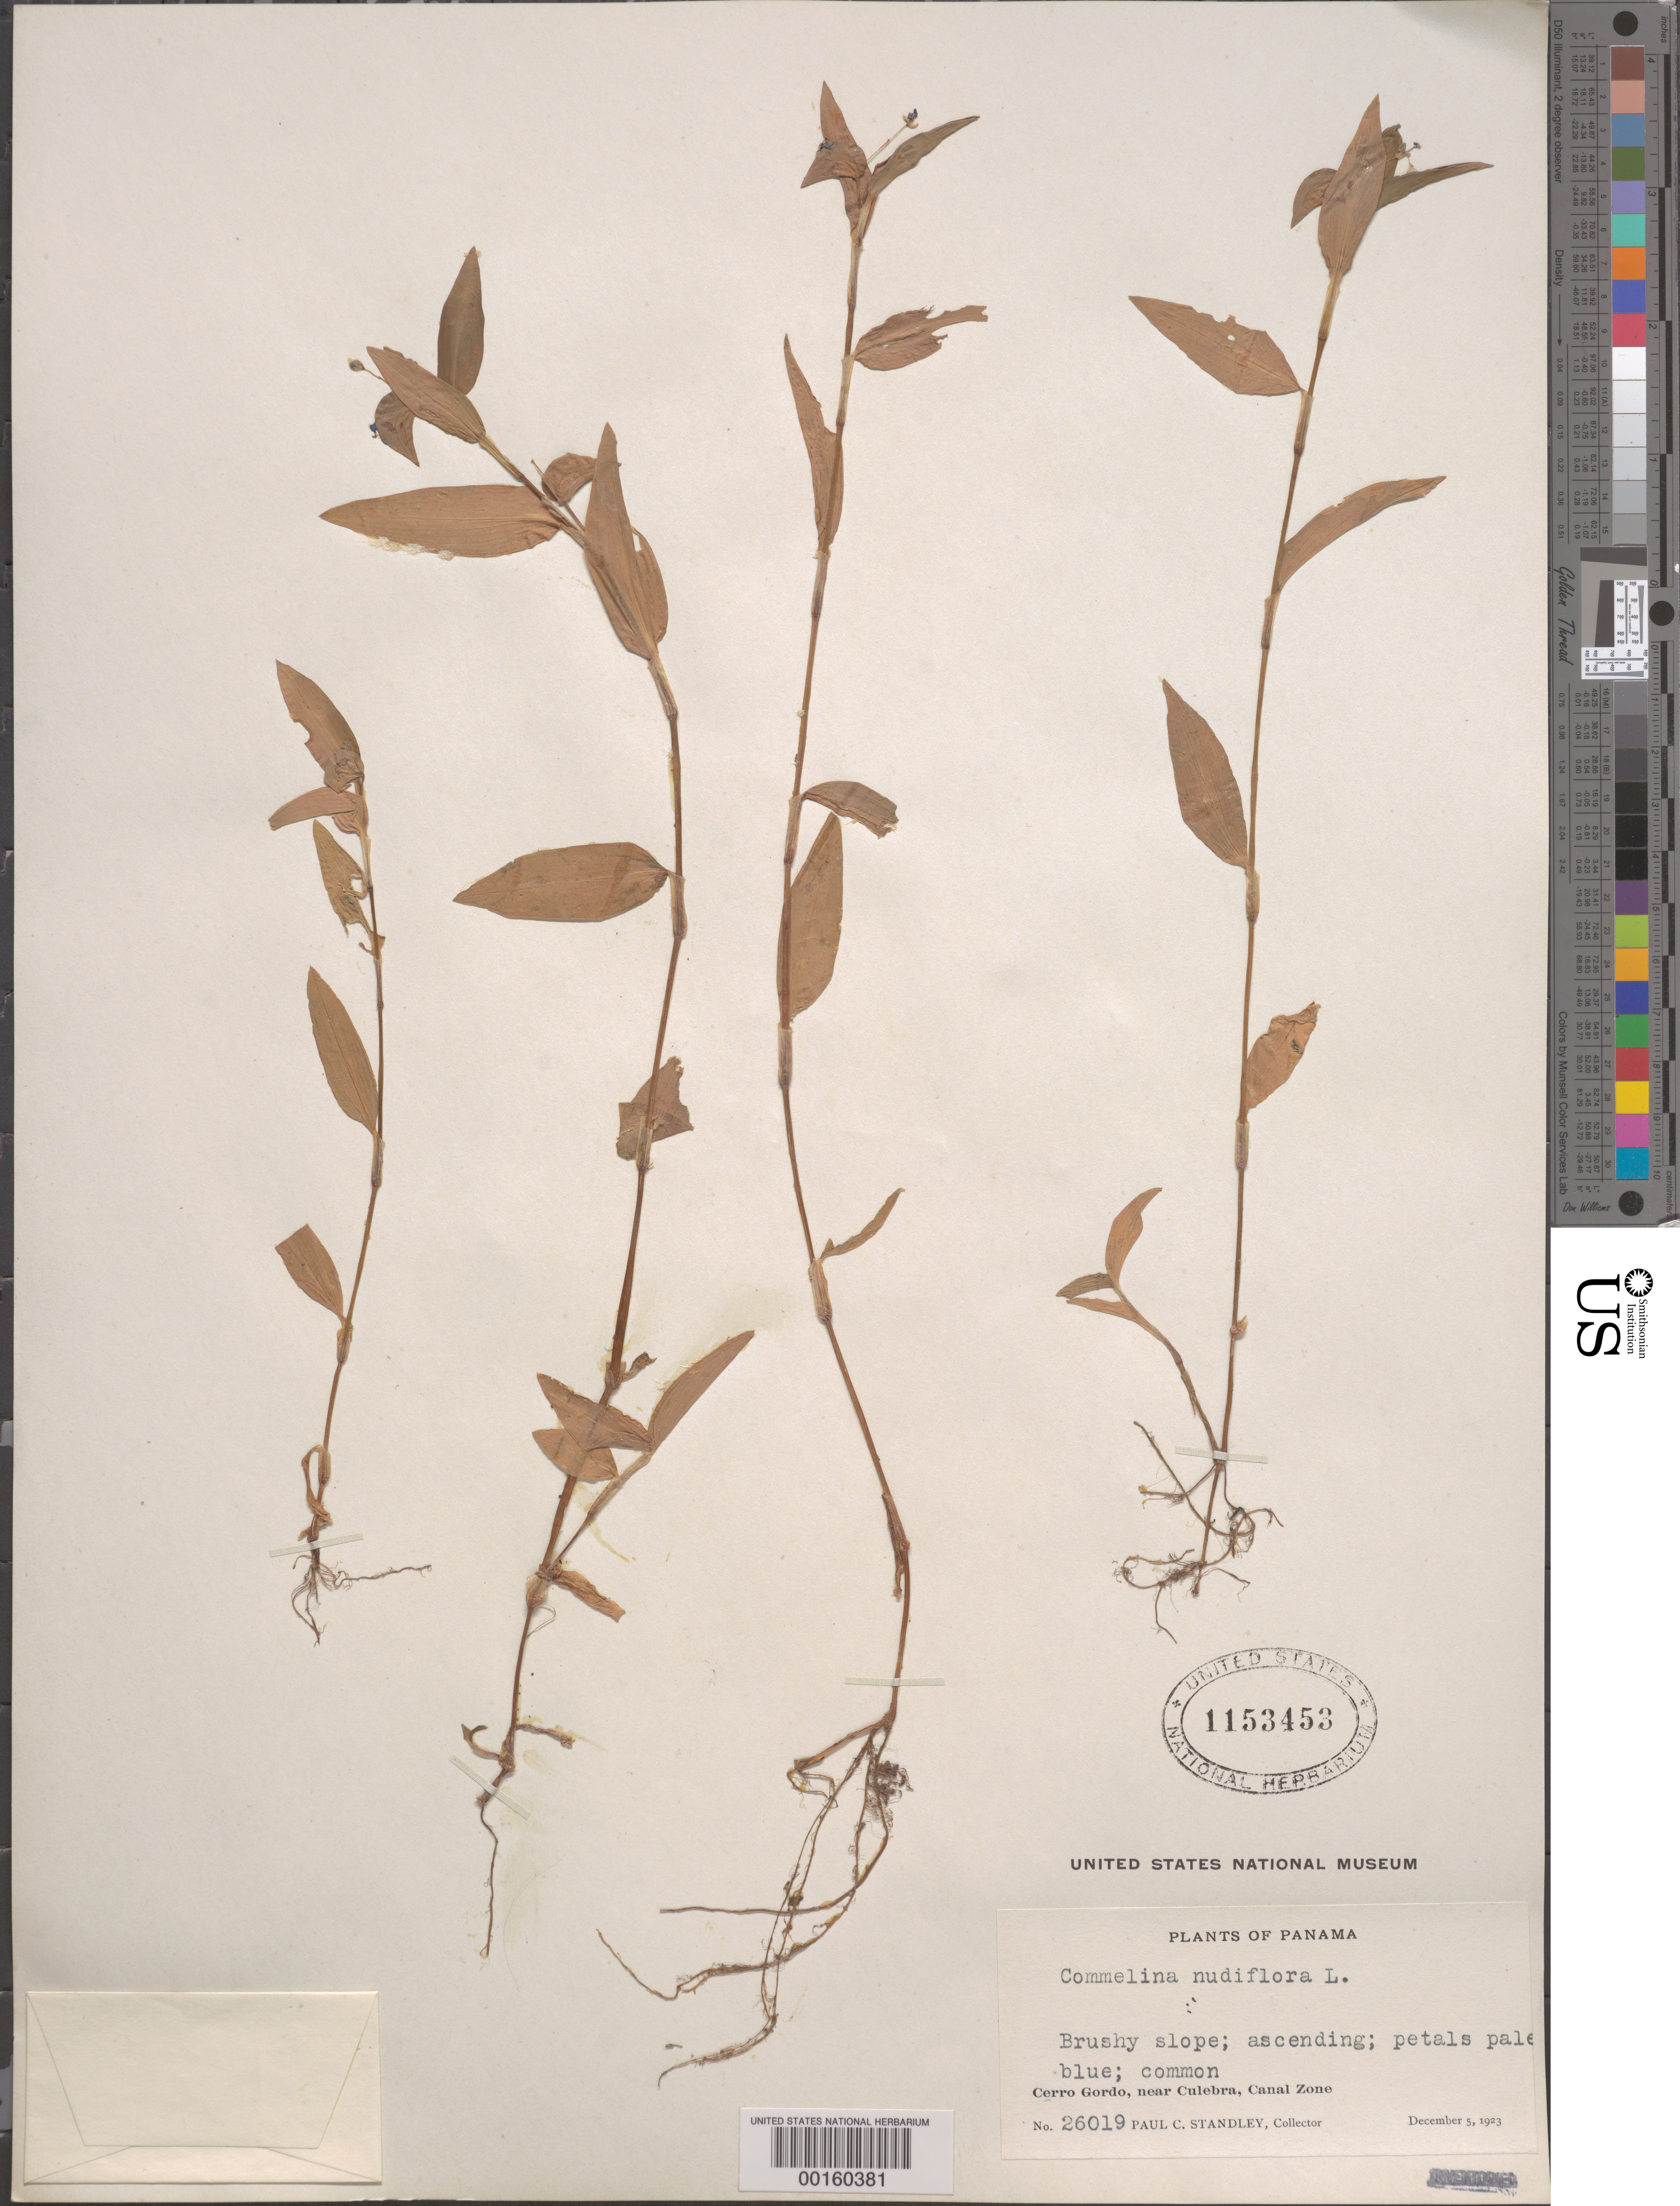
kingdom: Plantae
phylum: Tracheophyta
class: Liliopsida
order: Commelinales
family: Commelinaceae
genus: Commelina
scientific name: Commelina diffusa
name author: Burm. f.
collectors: P. C. Standley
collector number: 26019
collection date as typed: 05 Dec 1923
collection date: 1923-12-05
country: Panama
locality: Cerro Gordo; near Culebra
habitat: Bushy slope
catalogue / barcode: US 1153453